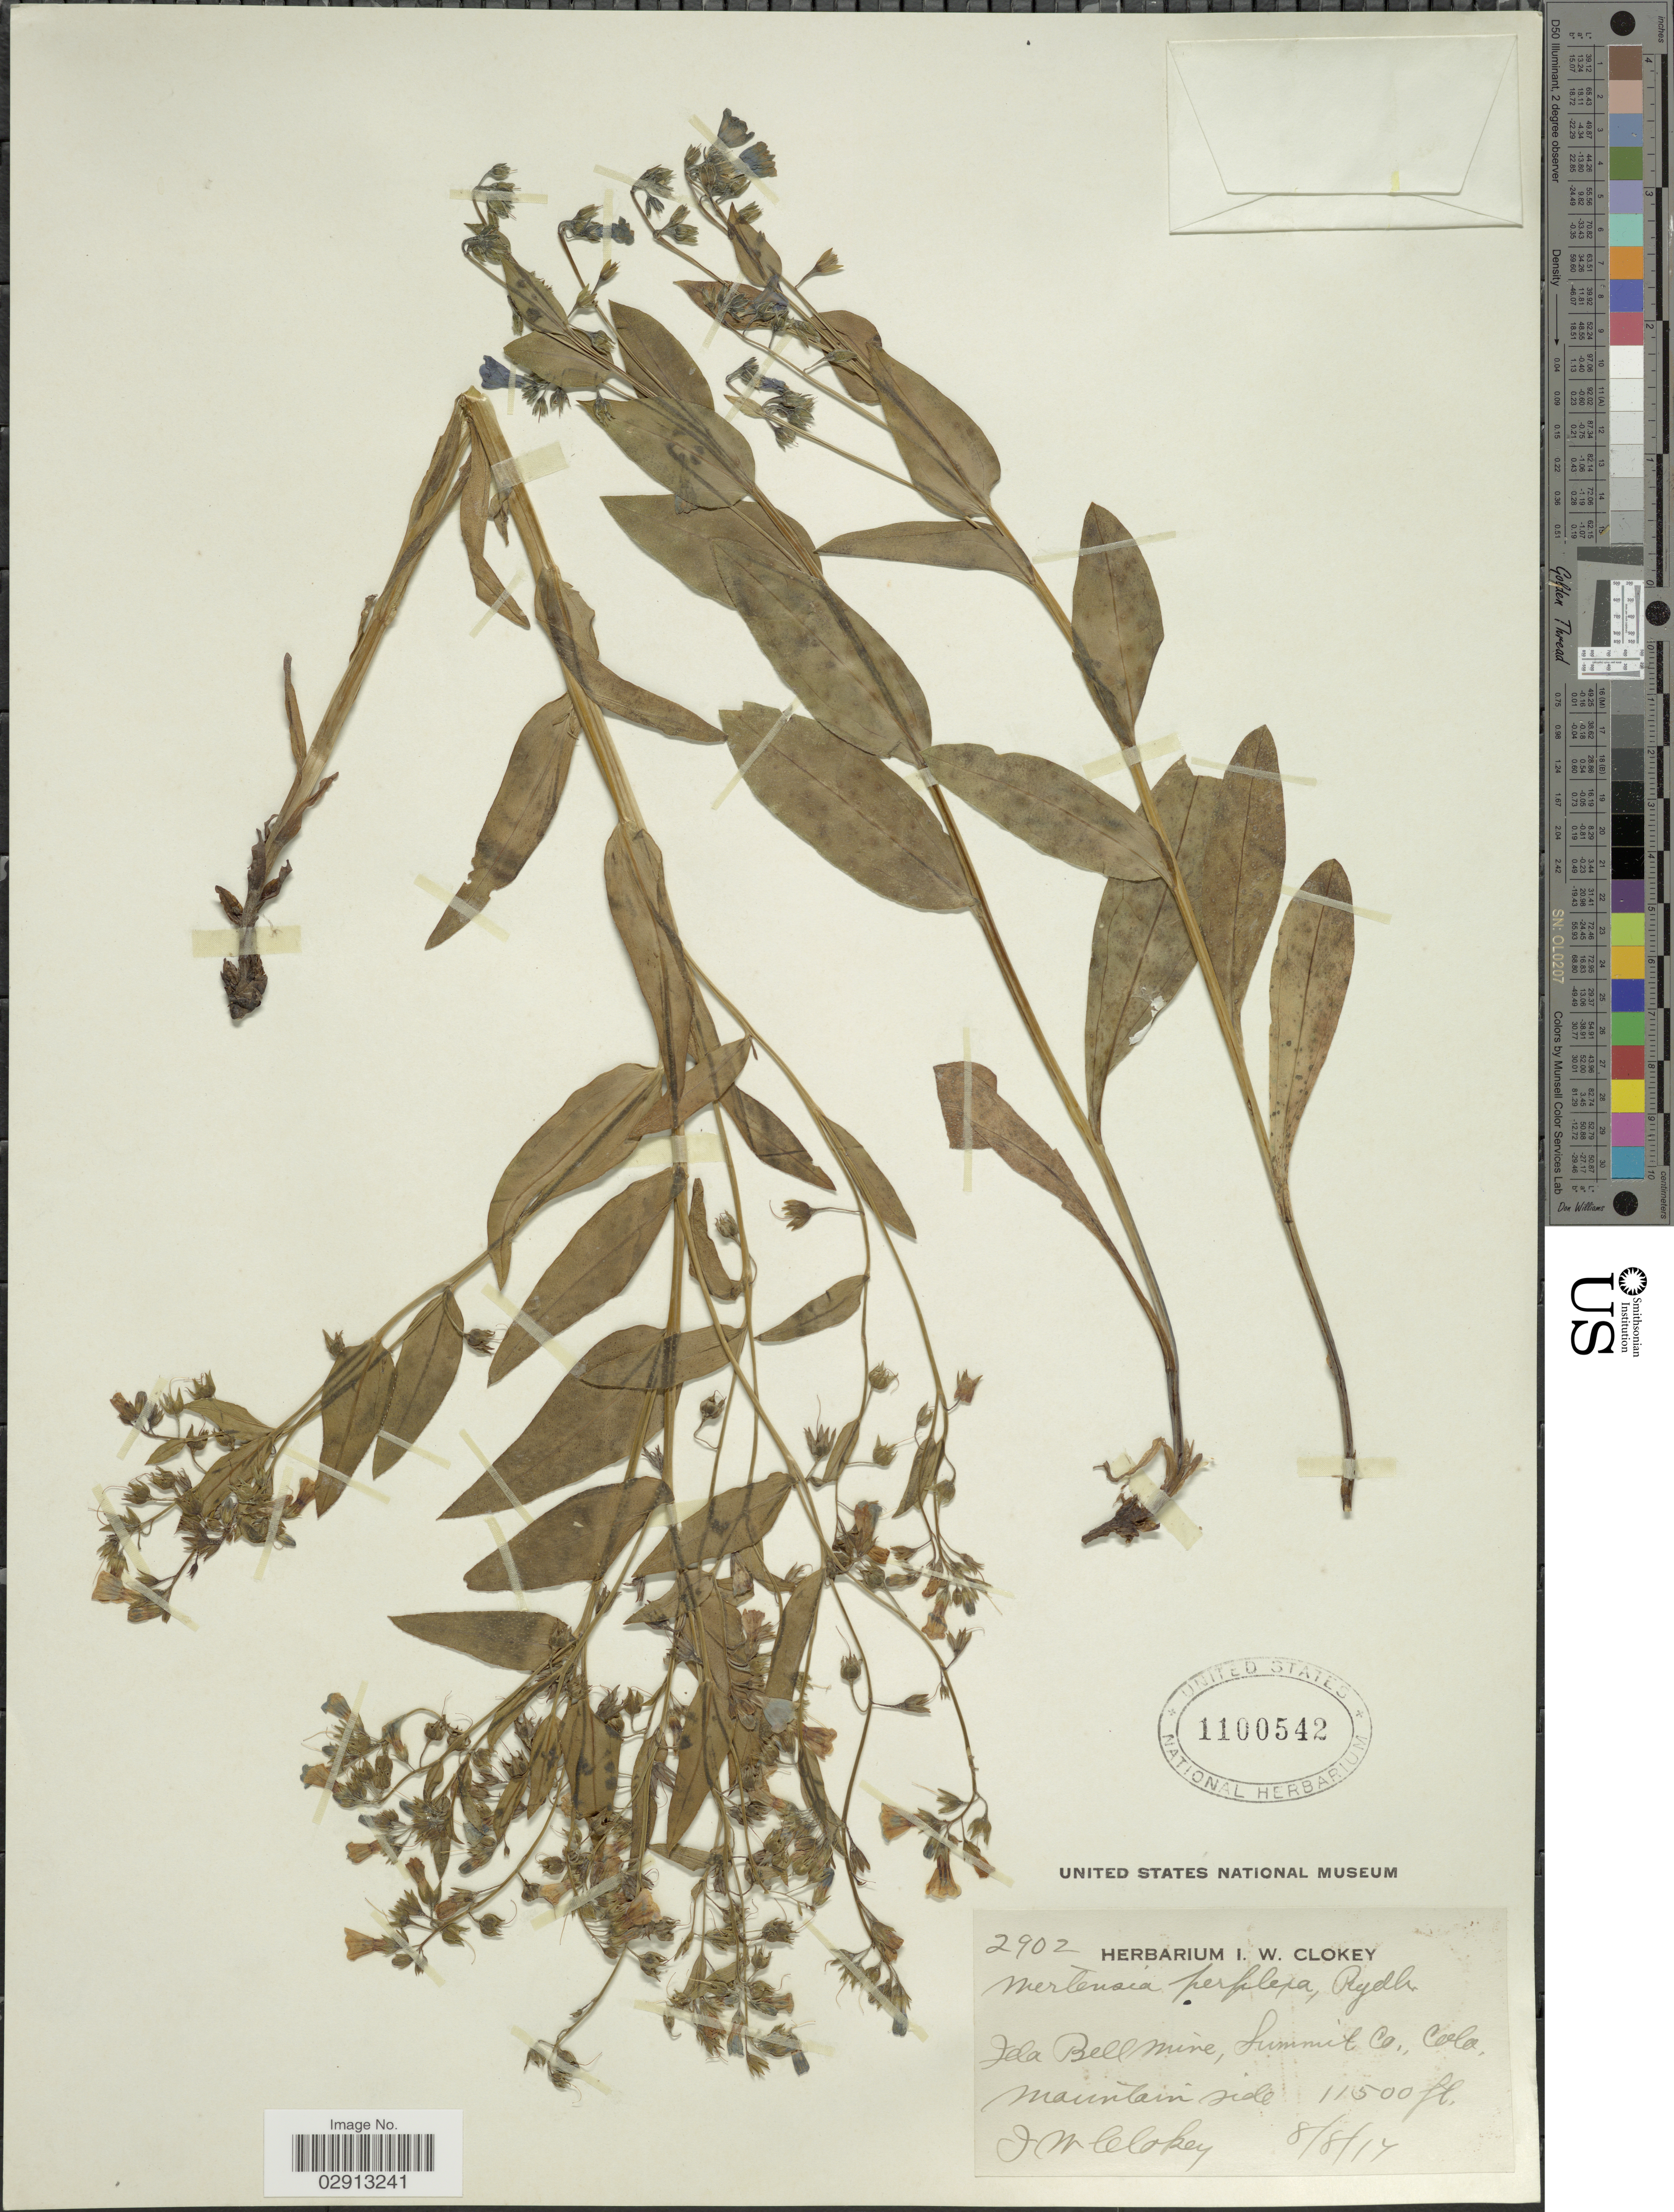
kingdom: Plantae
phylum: Tracheophyta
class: Magnoliopsida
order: Boraginales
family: Boraginaceae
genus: Mertensia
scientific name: Mertensia viridis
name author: (A. Nelson) A. Nelson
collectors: J. Clokey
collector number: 2902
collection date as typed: Transcribed d/m/y: 8/8/14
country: United States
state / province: Colorado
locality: Ida Bell Mine, Summit Co. Mountain side.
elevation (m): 3505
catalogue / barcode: US 1100542